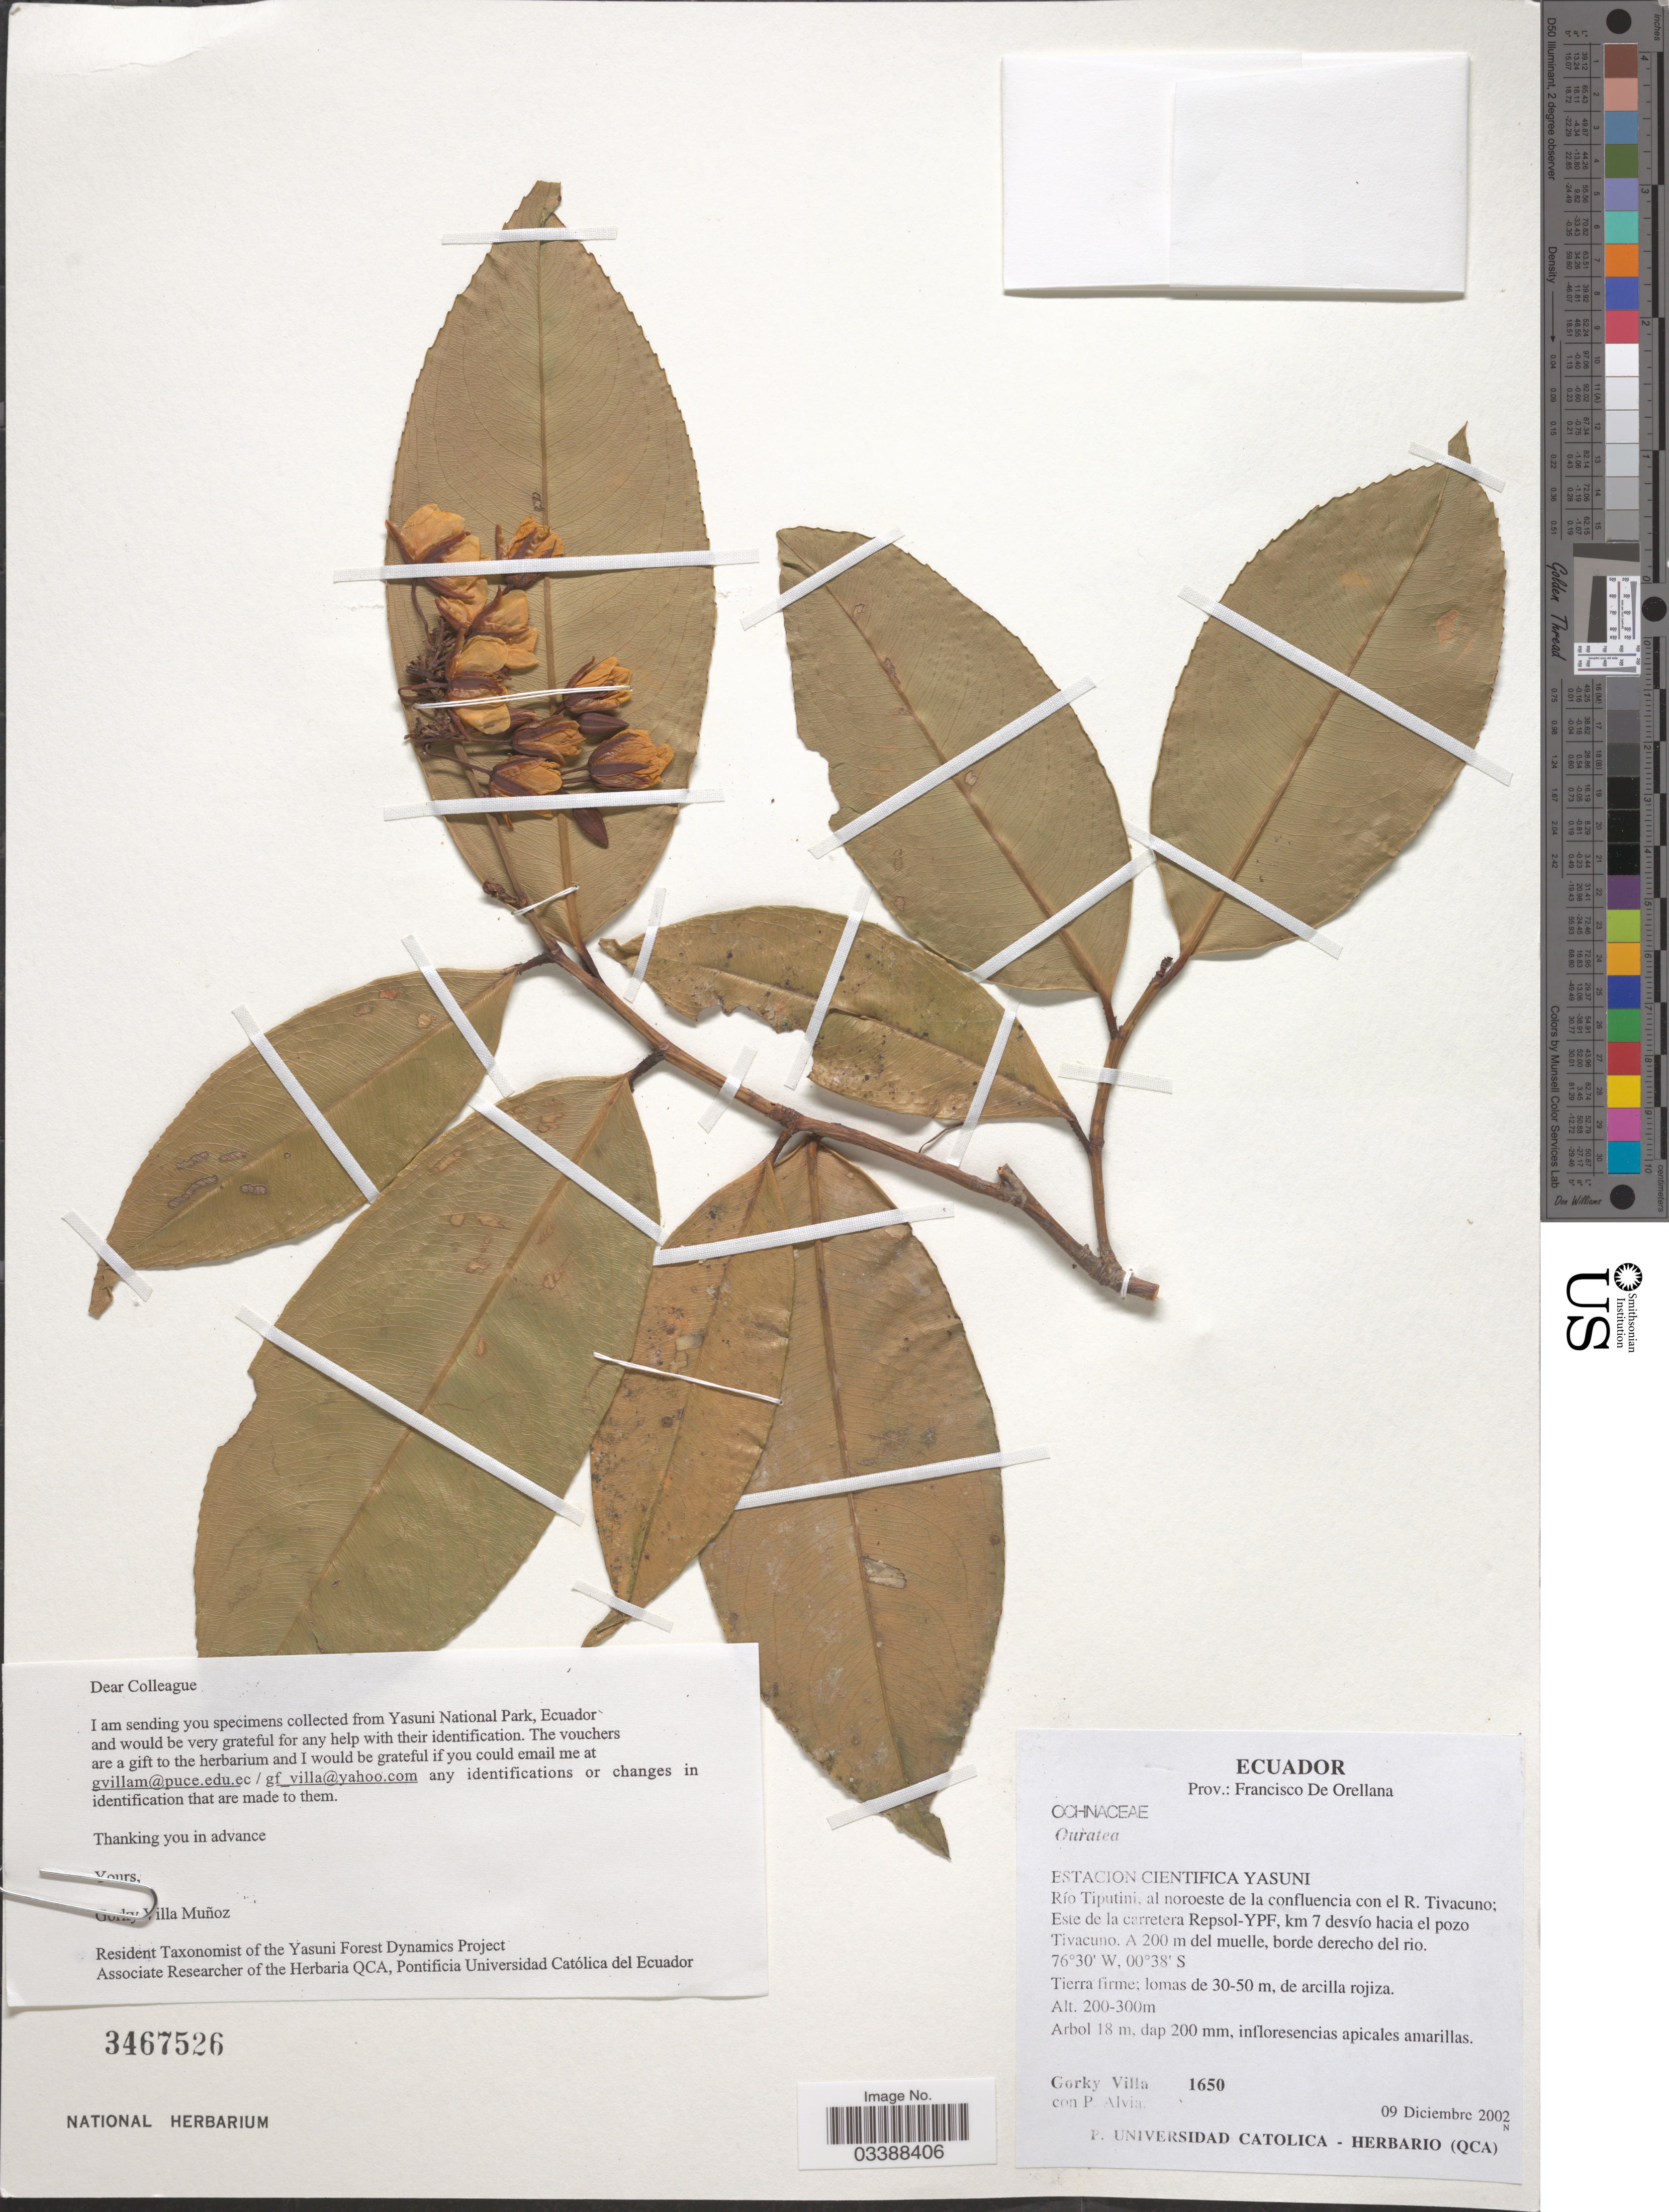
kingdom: Plantae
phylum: Tracheophyta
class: Magnoliopsida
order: Malpighiales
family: Ochnaceae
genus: Ouratea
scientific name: Ouratea sp.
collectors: G. Villa & P. Alvia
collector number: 1650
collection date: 2002-12-09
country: Ecuador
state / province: Orellana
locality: Prov.: Francisco De Orellana. Estacion Cientifica Yasuni. Río Tiputini, al noroeste de la confluencia con el R. Tivacuno; Este de la carretera Repsol-YPF, km 7 desvío hacia el pozo Tivacuno. A 200 m del muelle, borde derecho del rio.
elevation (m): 200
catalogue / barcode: US 3467526